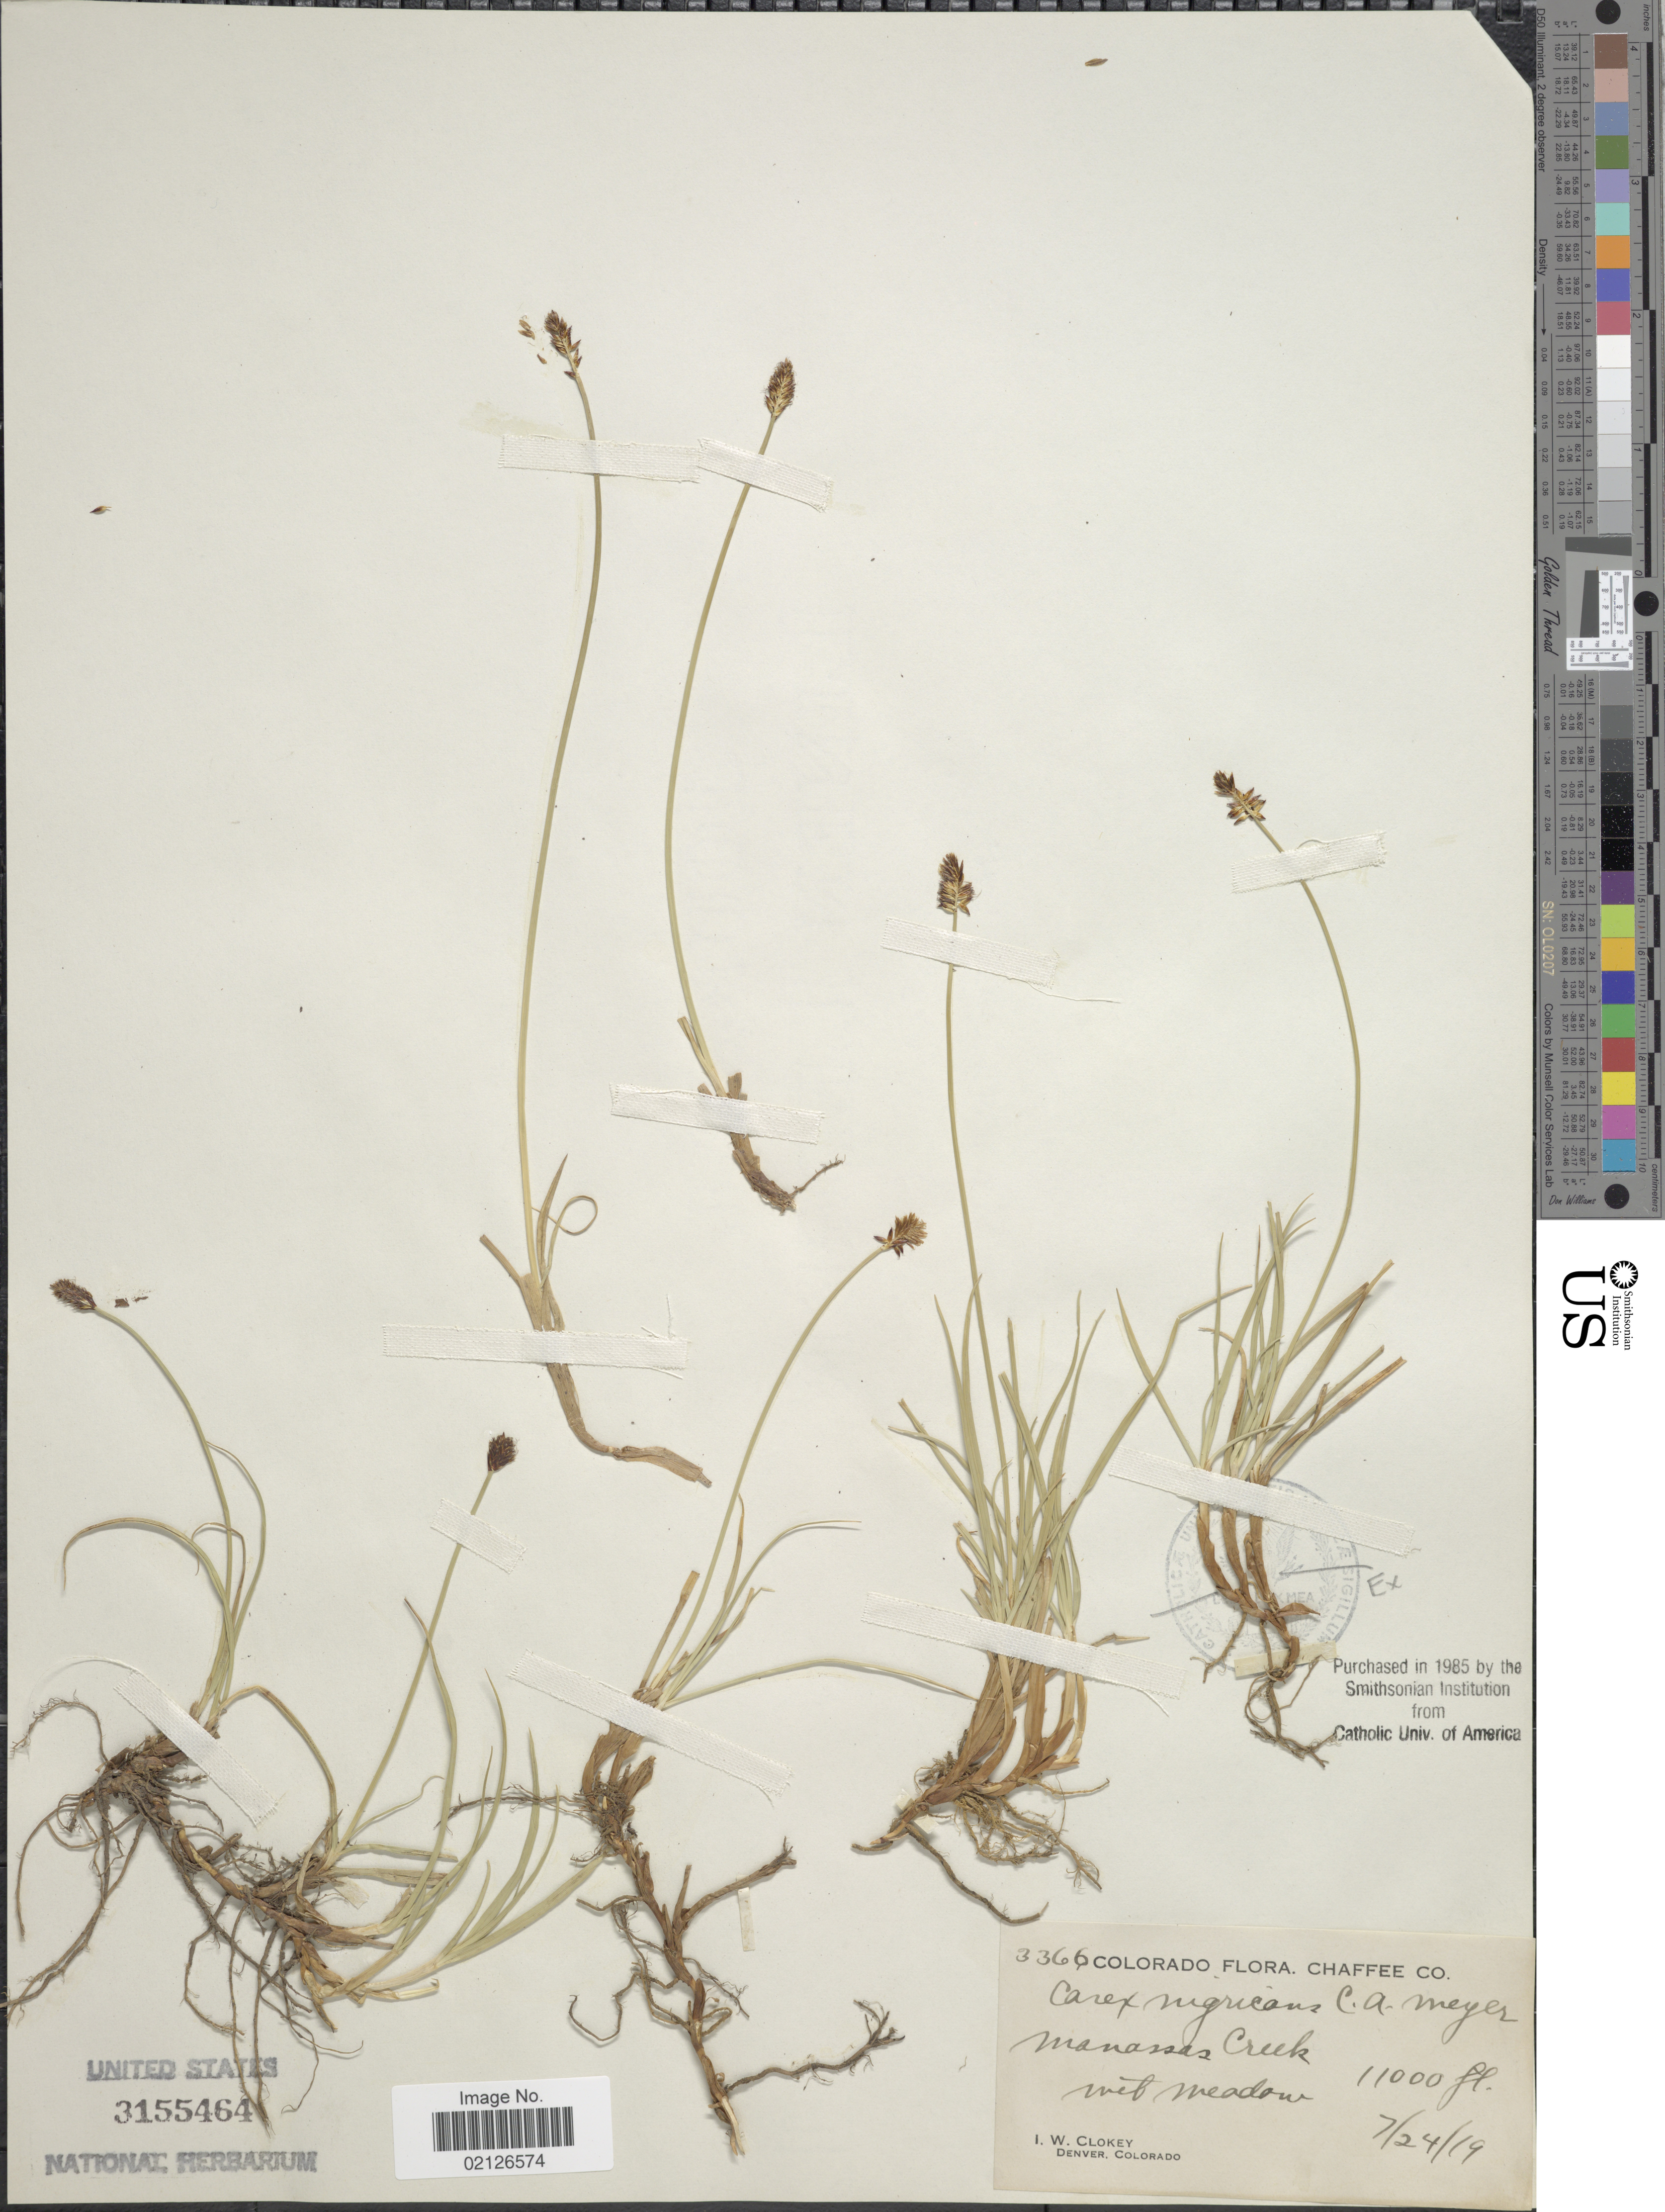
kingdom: Plantae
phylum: Tracheophyta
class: Liliopsida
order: Poales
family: Cyperaceae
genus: Carex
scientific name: Carex nigricans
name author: C.A. Mey.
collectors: I. W. Clokey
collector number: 3366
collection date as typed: Transcribed d/m/y: 24/7/19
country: United States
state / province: Colorado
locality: Manassas Creek, wet meadow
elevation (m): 3353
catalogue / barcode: US 3155464